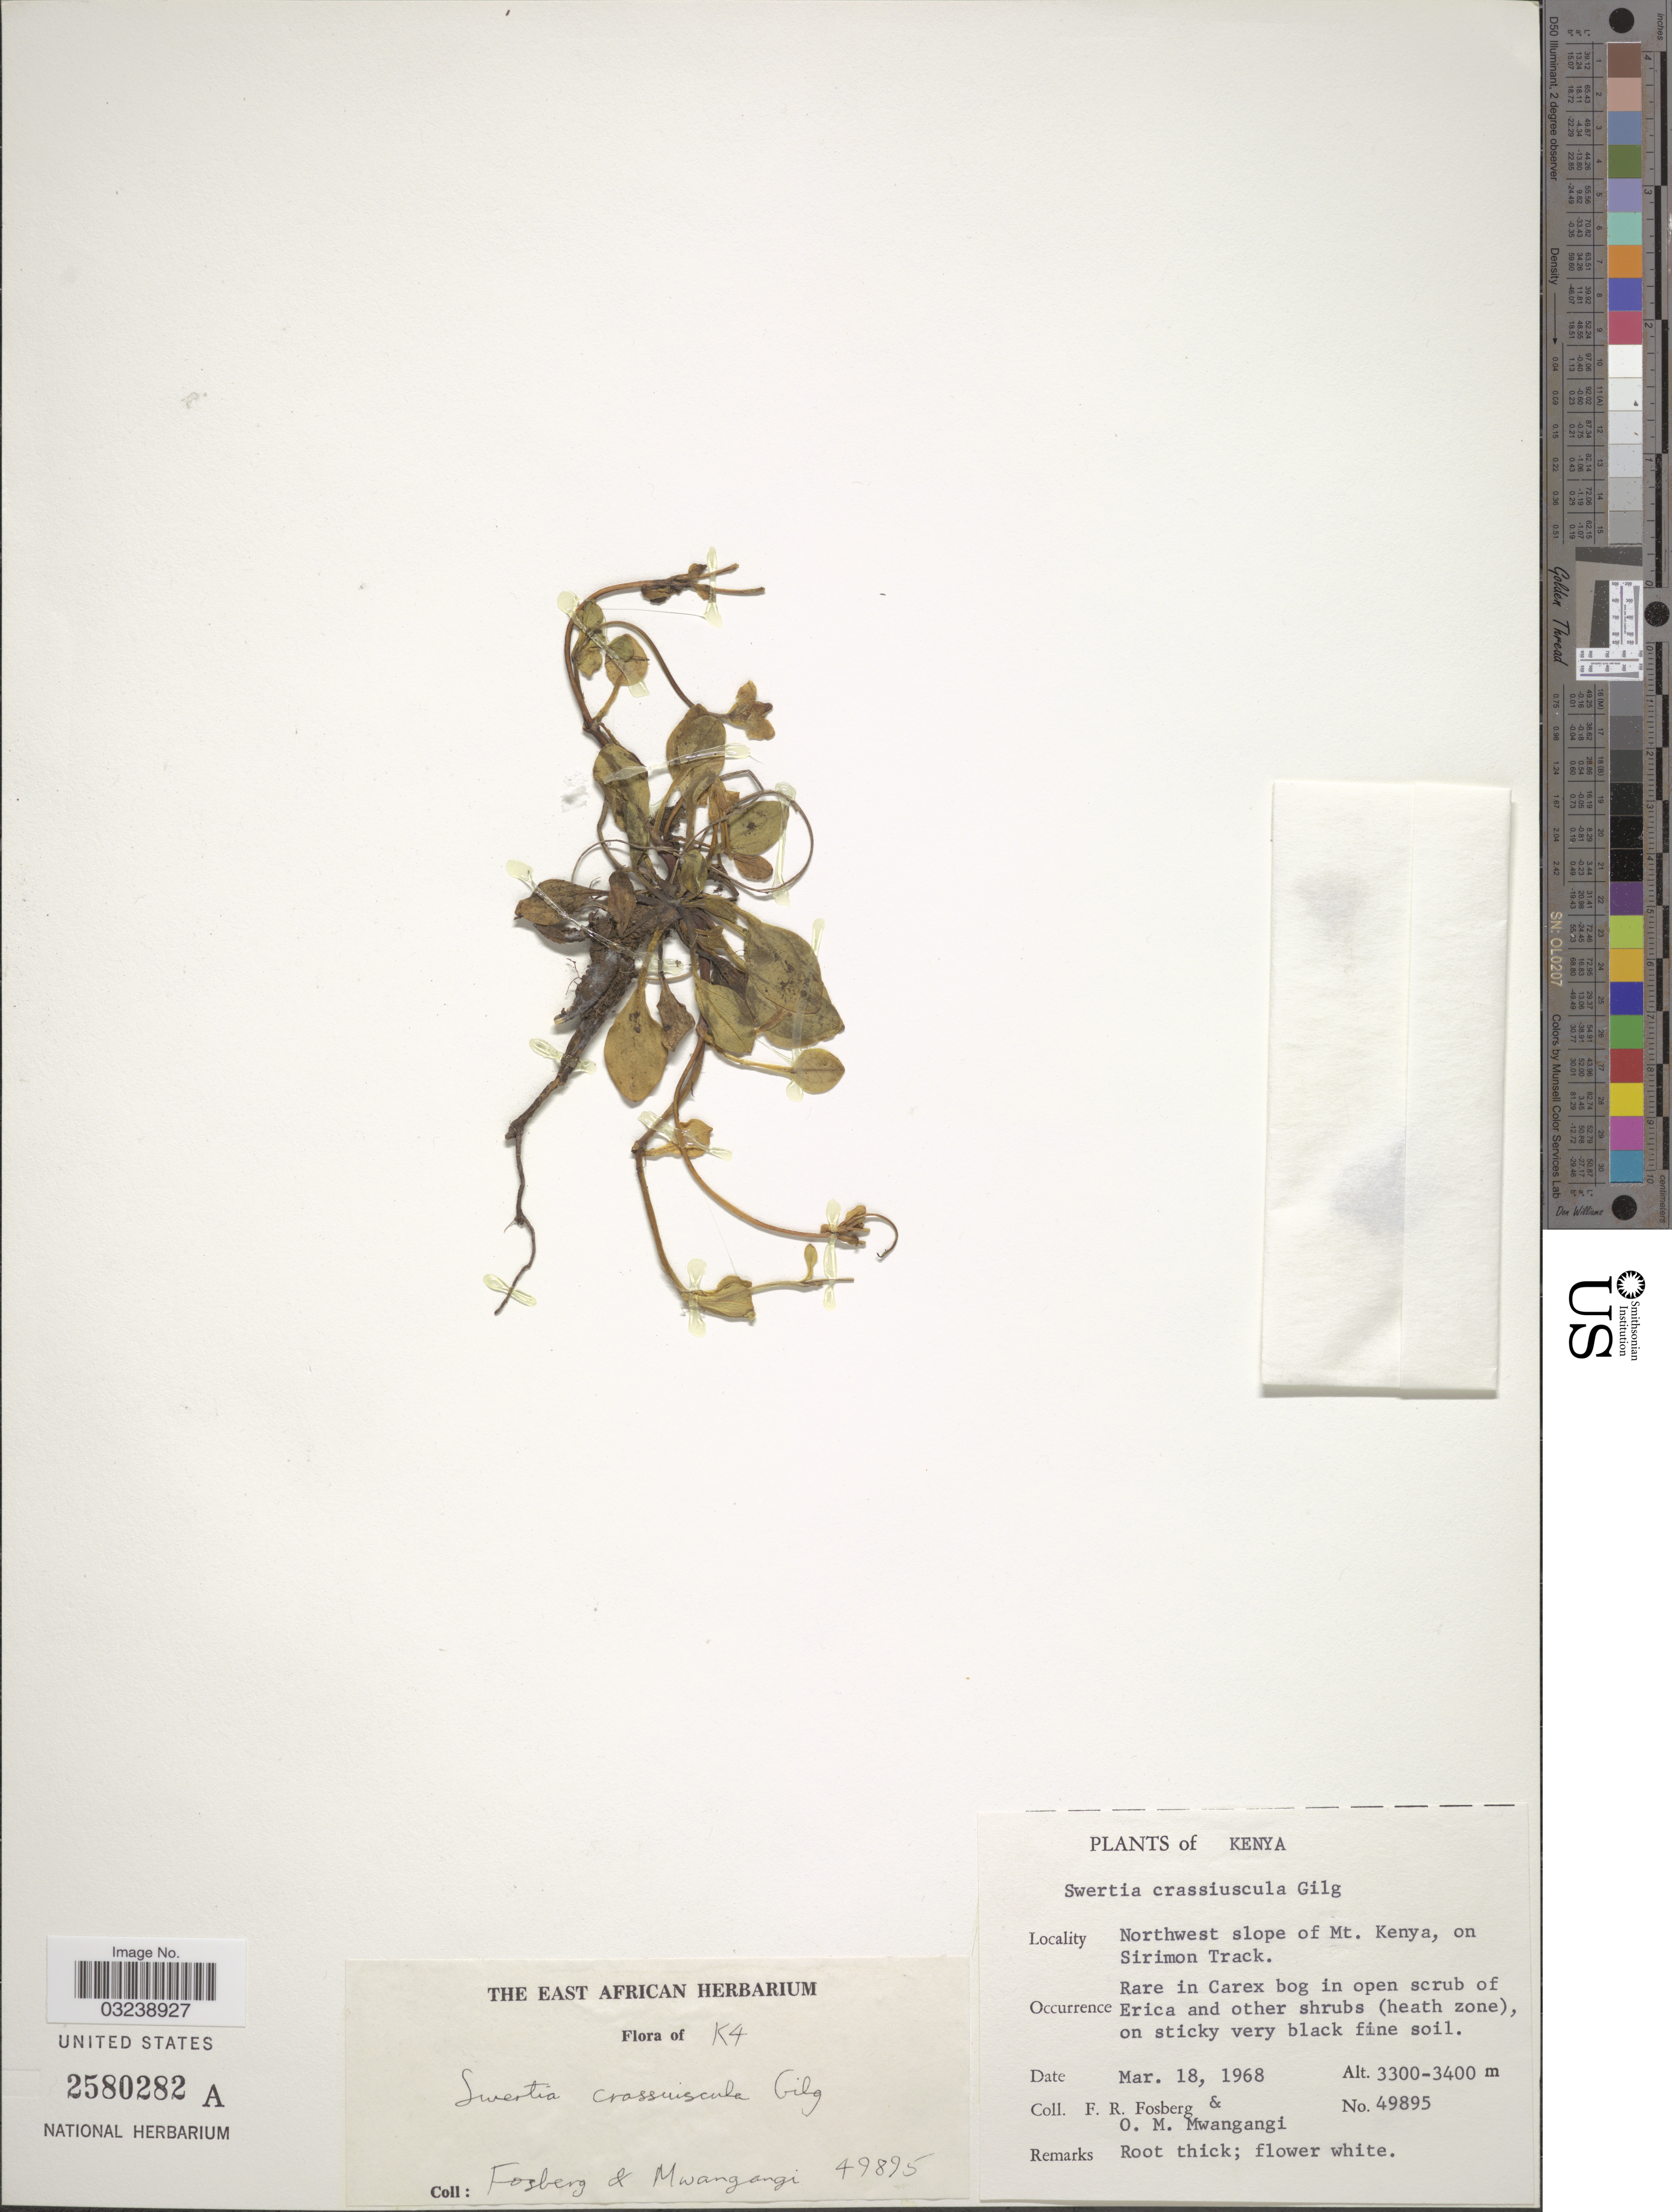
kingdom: Plantae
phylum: Tracheophyta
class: Magnoliopsida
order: Gentianales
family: Gentianaceae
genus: Swertia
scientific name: Swertia crassiuscula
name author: Gilg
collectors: F. R. Fosberg & O. M. Mwangangi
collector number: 49895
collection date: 1968-03-18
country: Kenya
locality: Northwest slope of Mt. Kenya, on Sirimon Track.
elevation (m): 3300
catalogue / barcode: US 2580282A